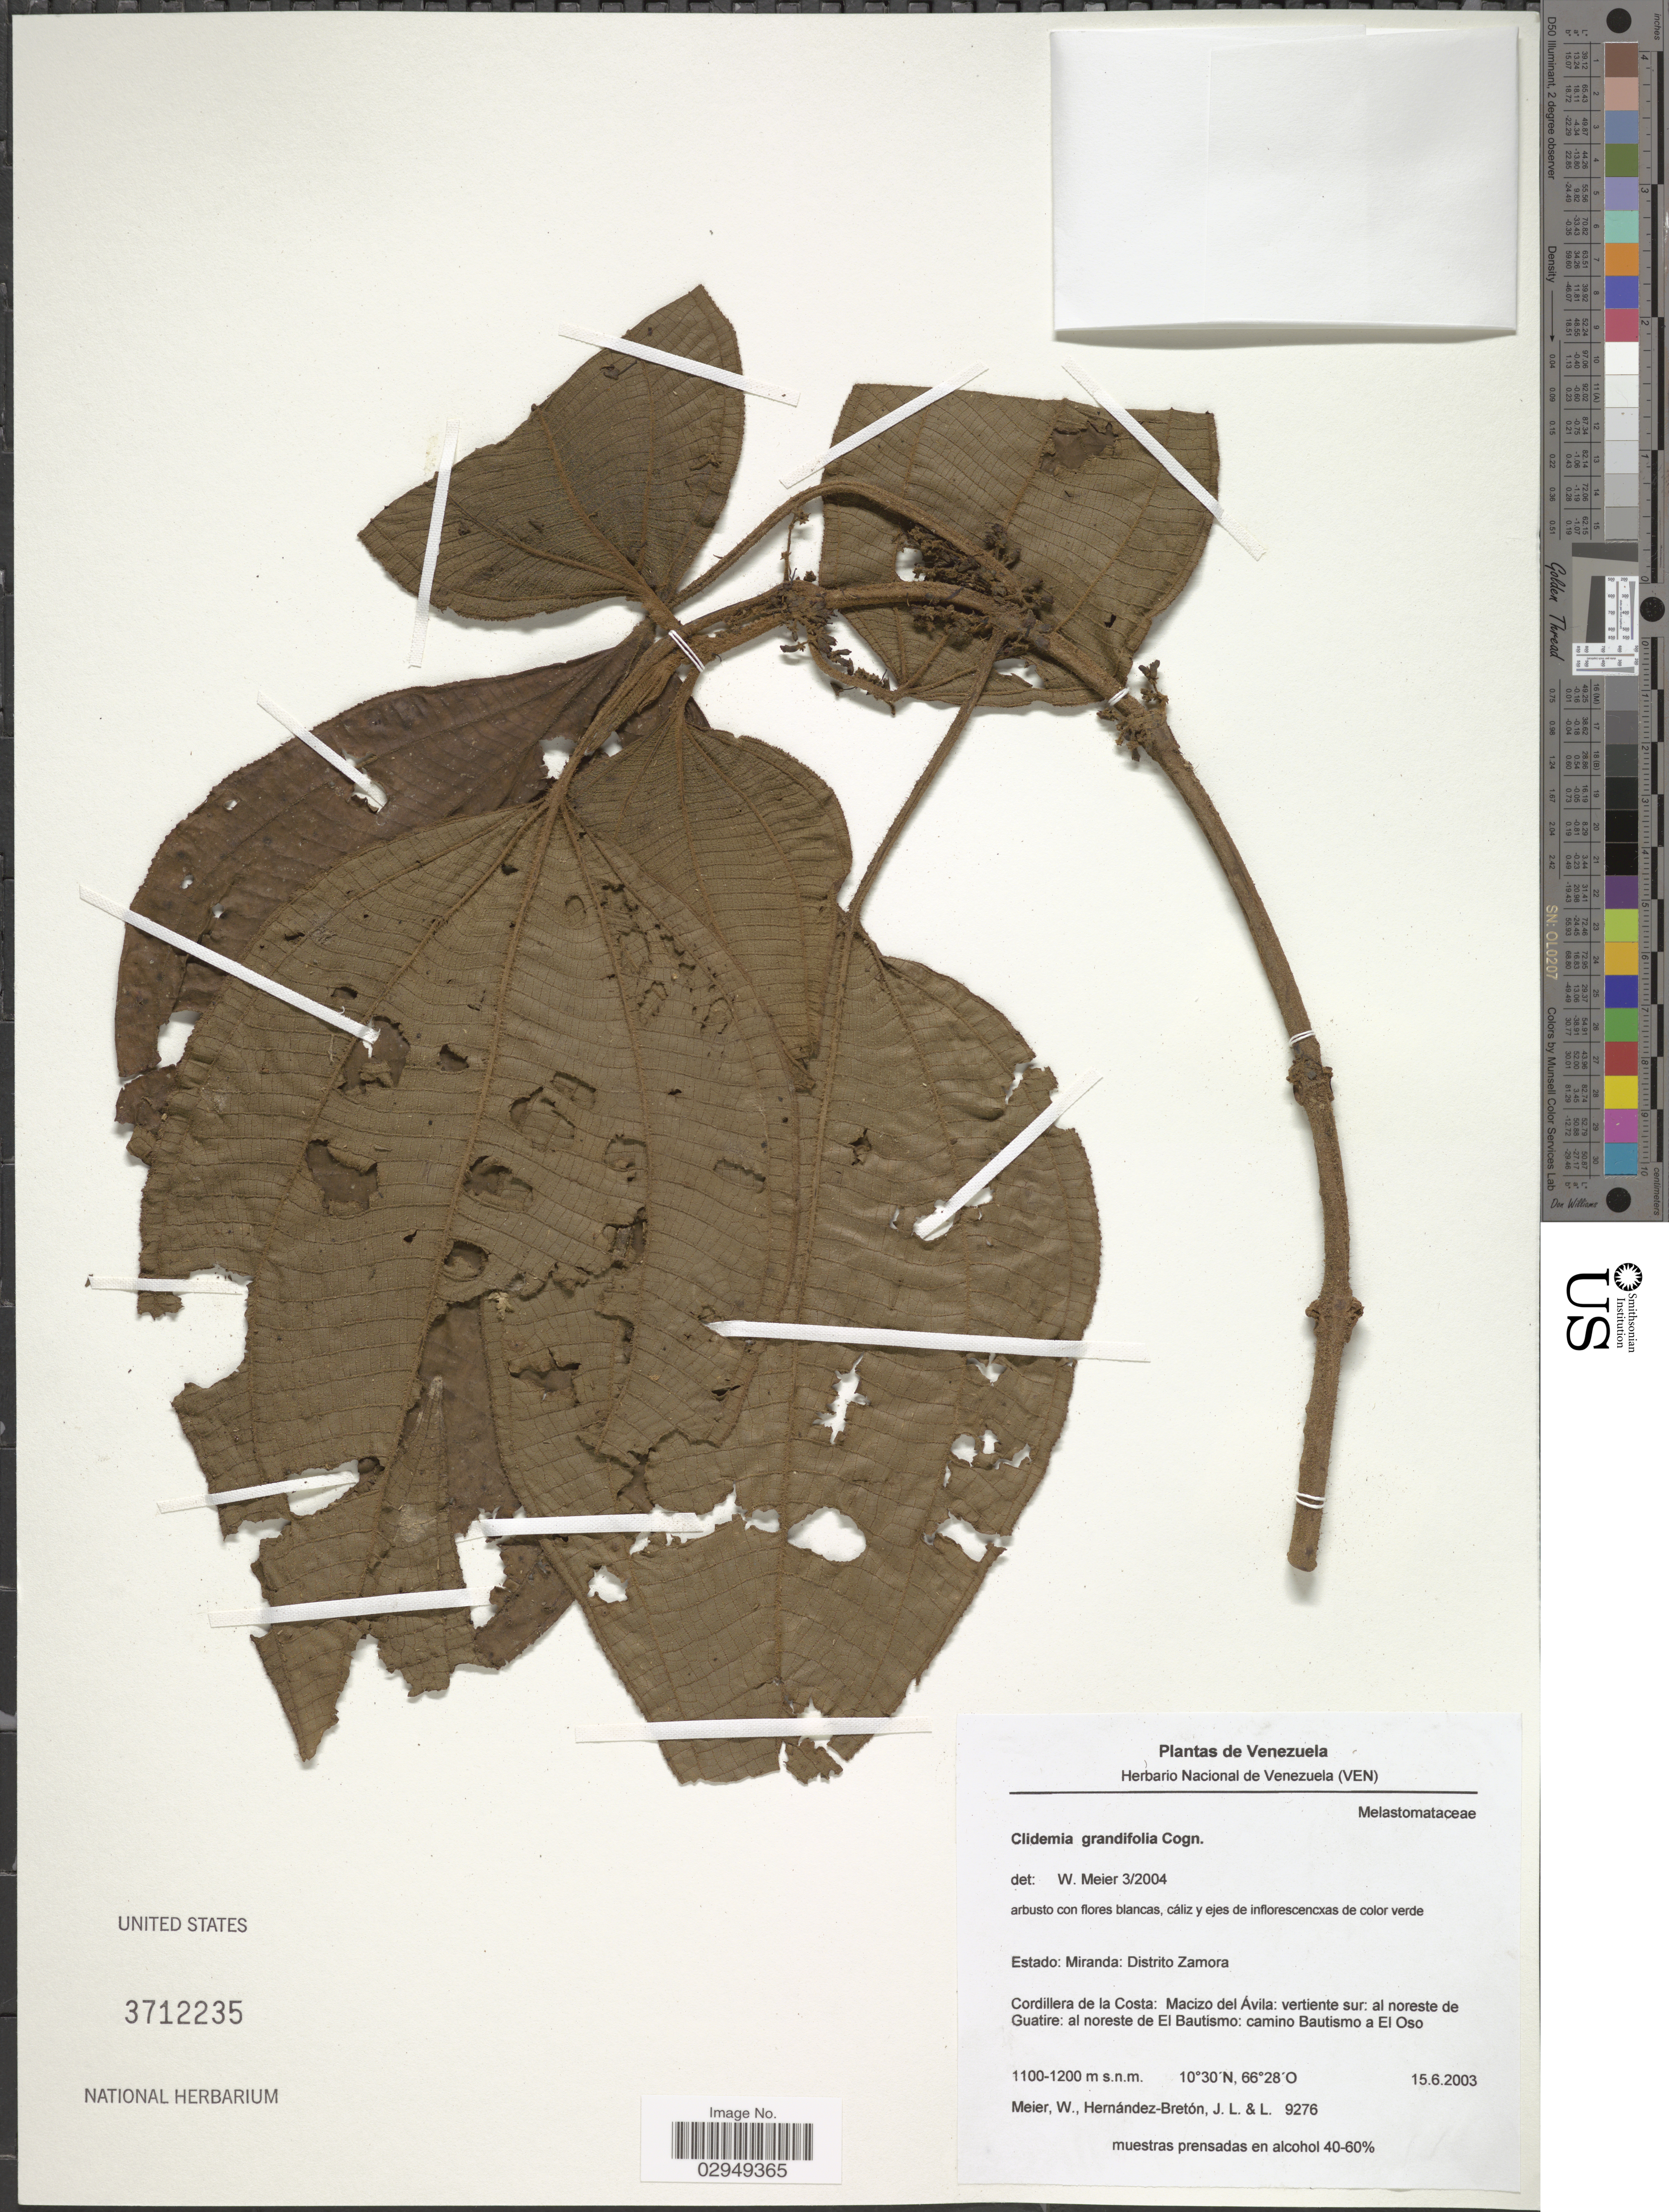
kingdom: Plantae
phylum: Tracheophyta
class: Magnoliopsida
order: Myrtales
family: Melastomataceae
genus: Clidemia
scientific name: Clidemia grandifolia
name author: Cogn.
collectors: W. Meier, J. L. Hernandez-Breton & L. Hernández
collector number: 9276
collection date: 2003-06-15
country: Venezuela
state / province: Miranda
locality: Estado: Miranda: Distrito Zamora. Cordillera de la Costa: Macizo del Ávila: vertiente sur: al noreste de Guatire: al noreste de El Bautismo: camino Bautismo a El Oso.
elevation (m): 1100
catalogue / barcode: US 3712235